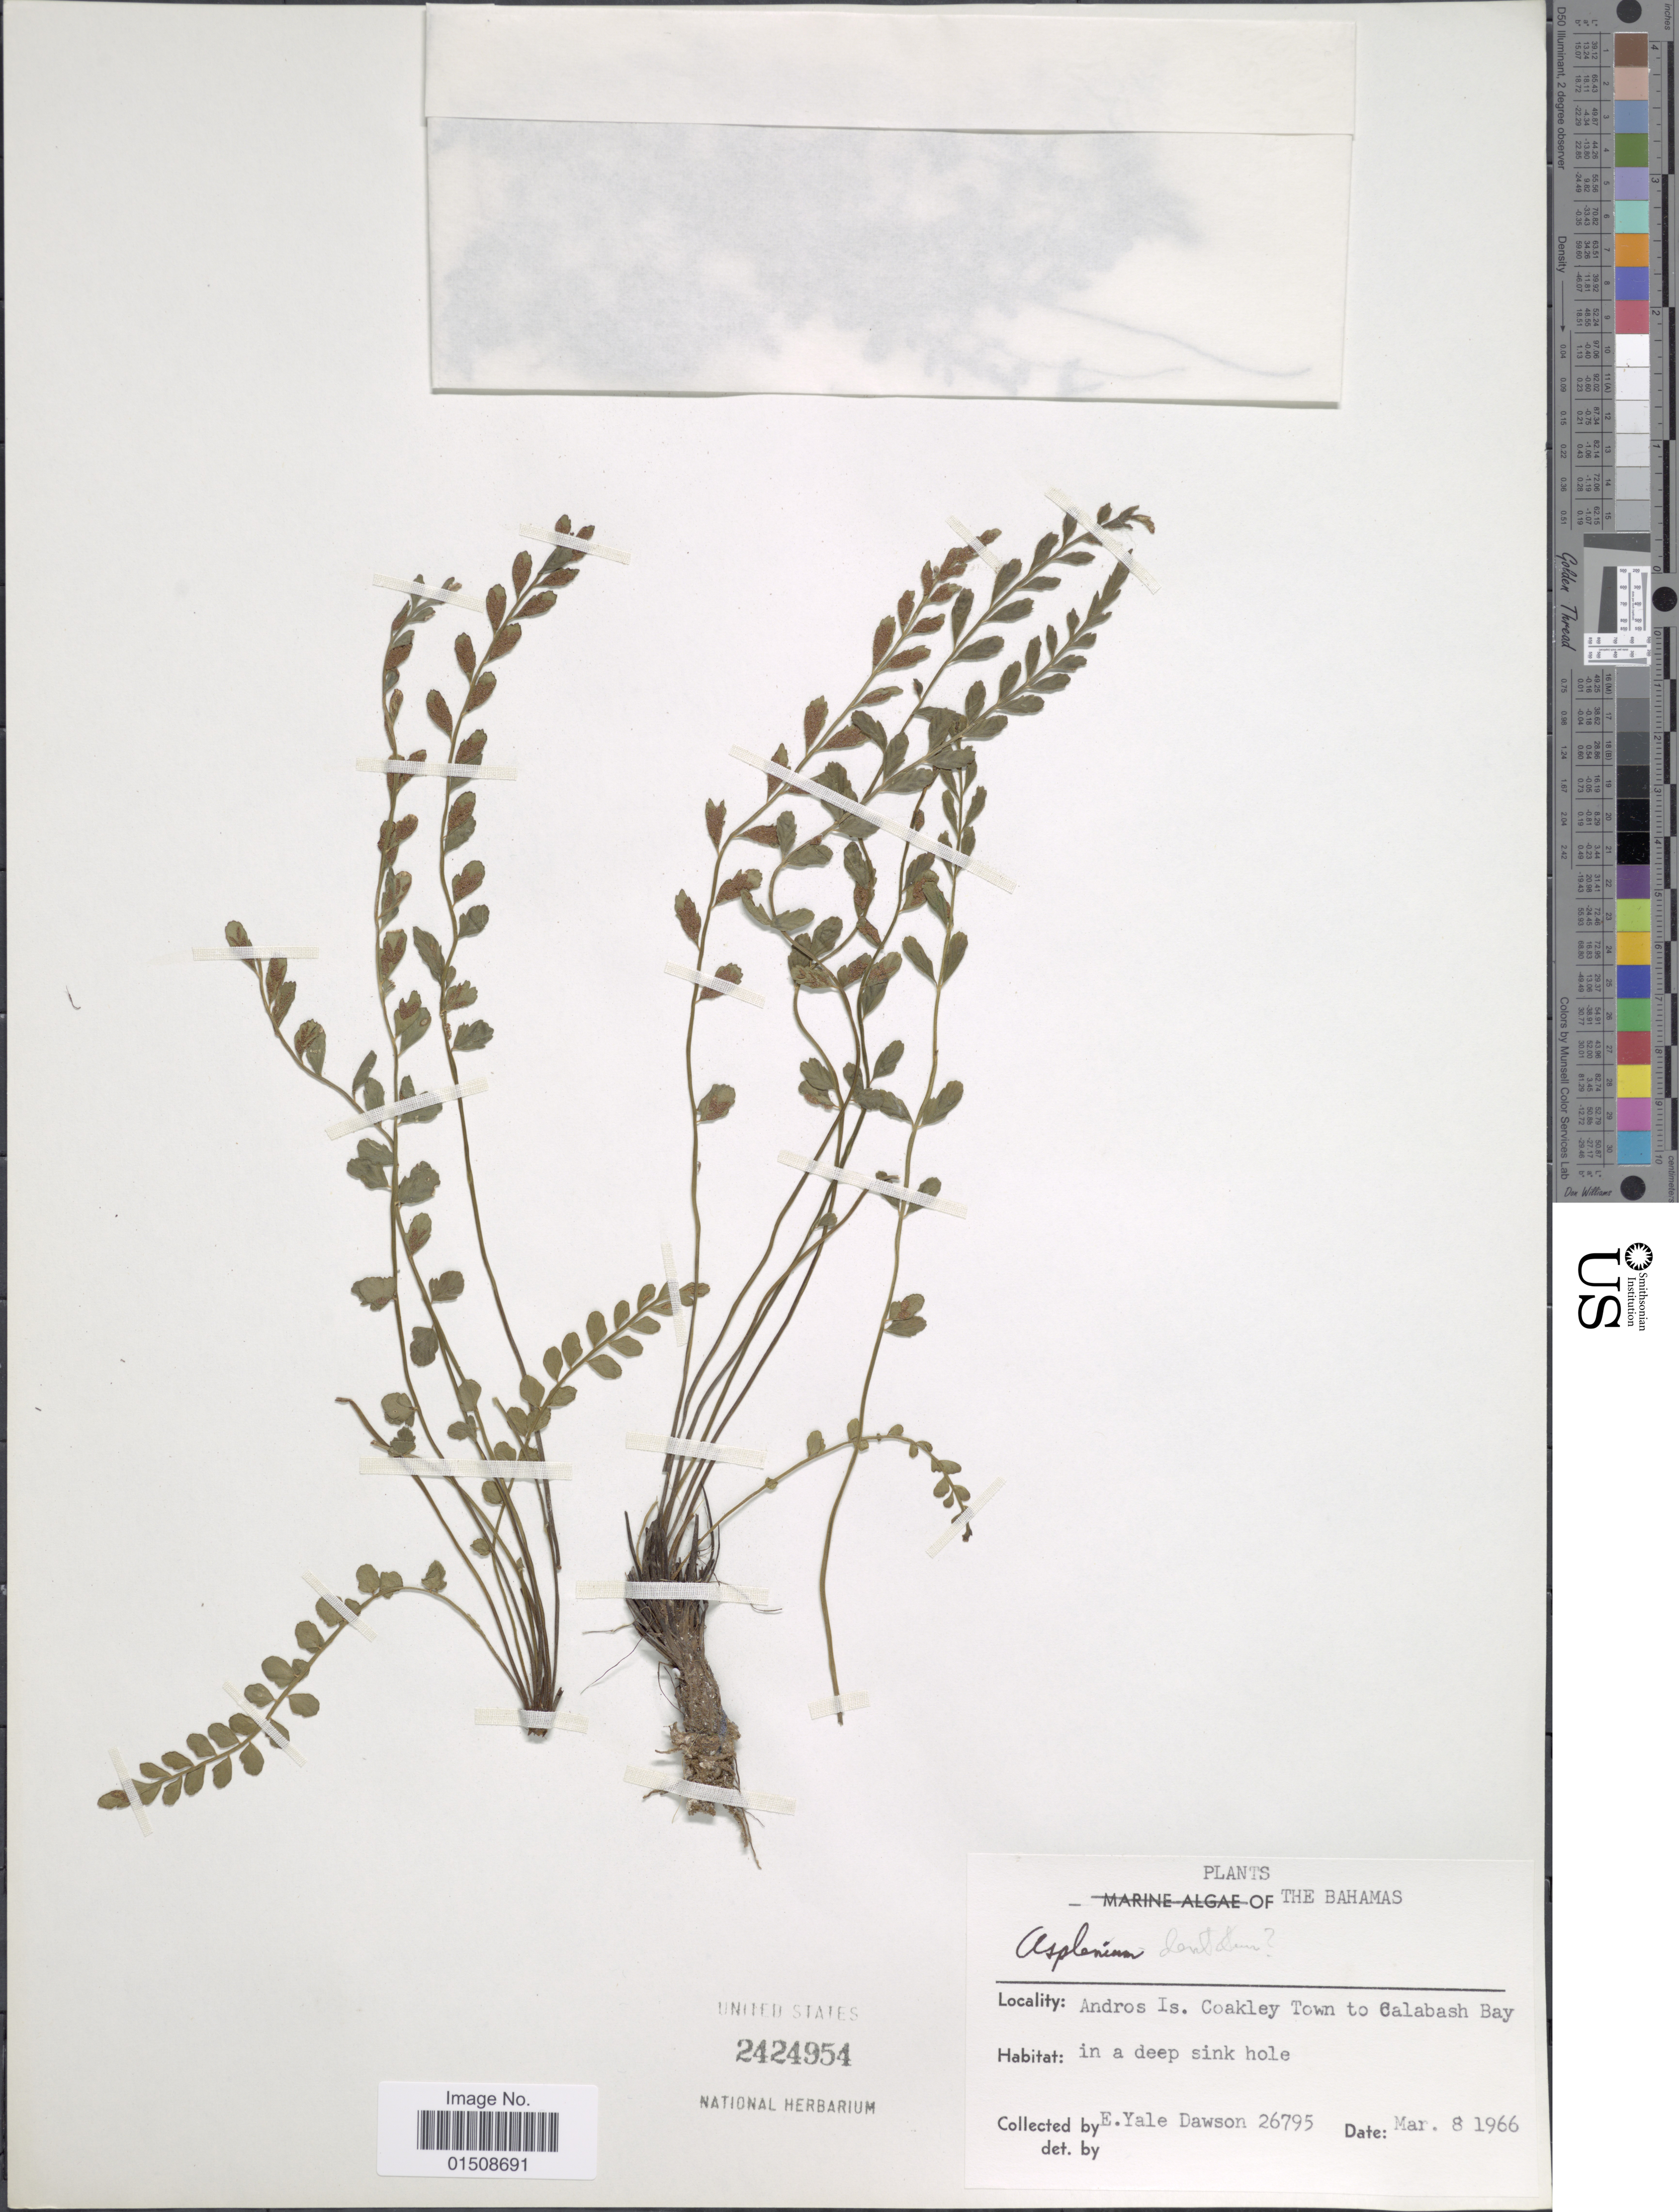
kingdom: Plantae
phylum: Tracheophyta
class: Polypodiopsida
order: Polypodiales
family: Aspleniaceae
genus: Asplenium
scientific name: Asplenium dentatum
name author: L.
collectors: N. Yensen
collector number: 26795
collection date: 1966-03-08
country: Bahamas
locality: The Bahamas, Andros Is. Coakley Town to Calabash Bay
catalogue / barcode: US 2424954